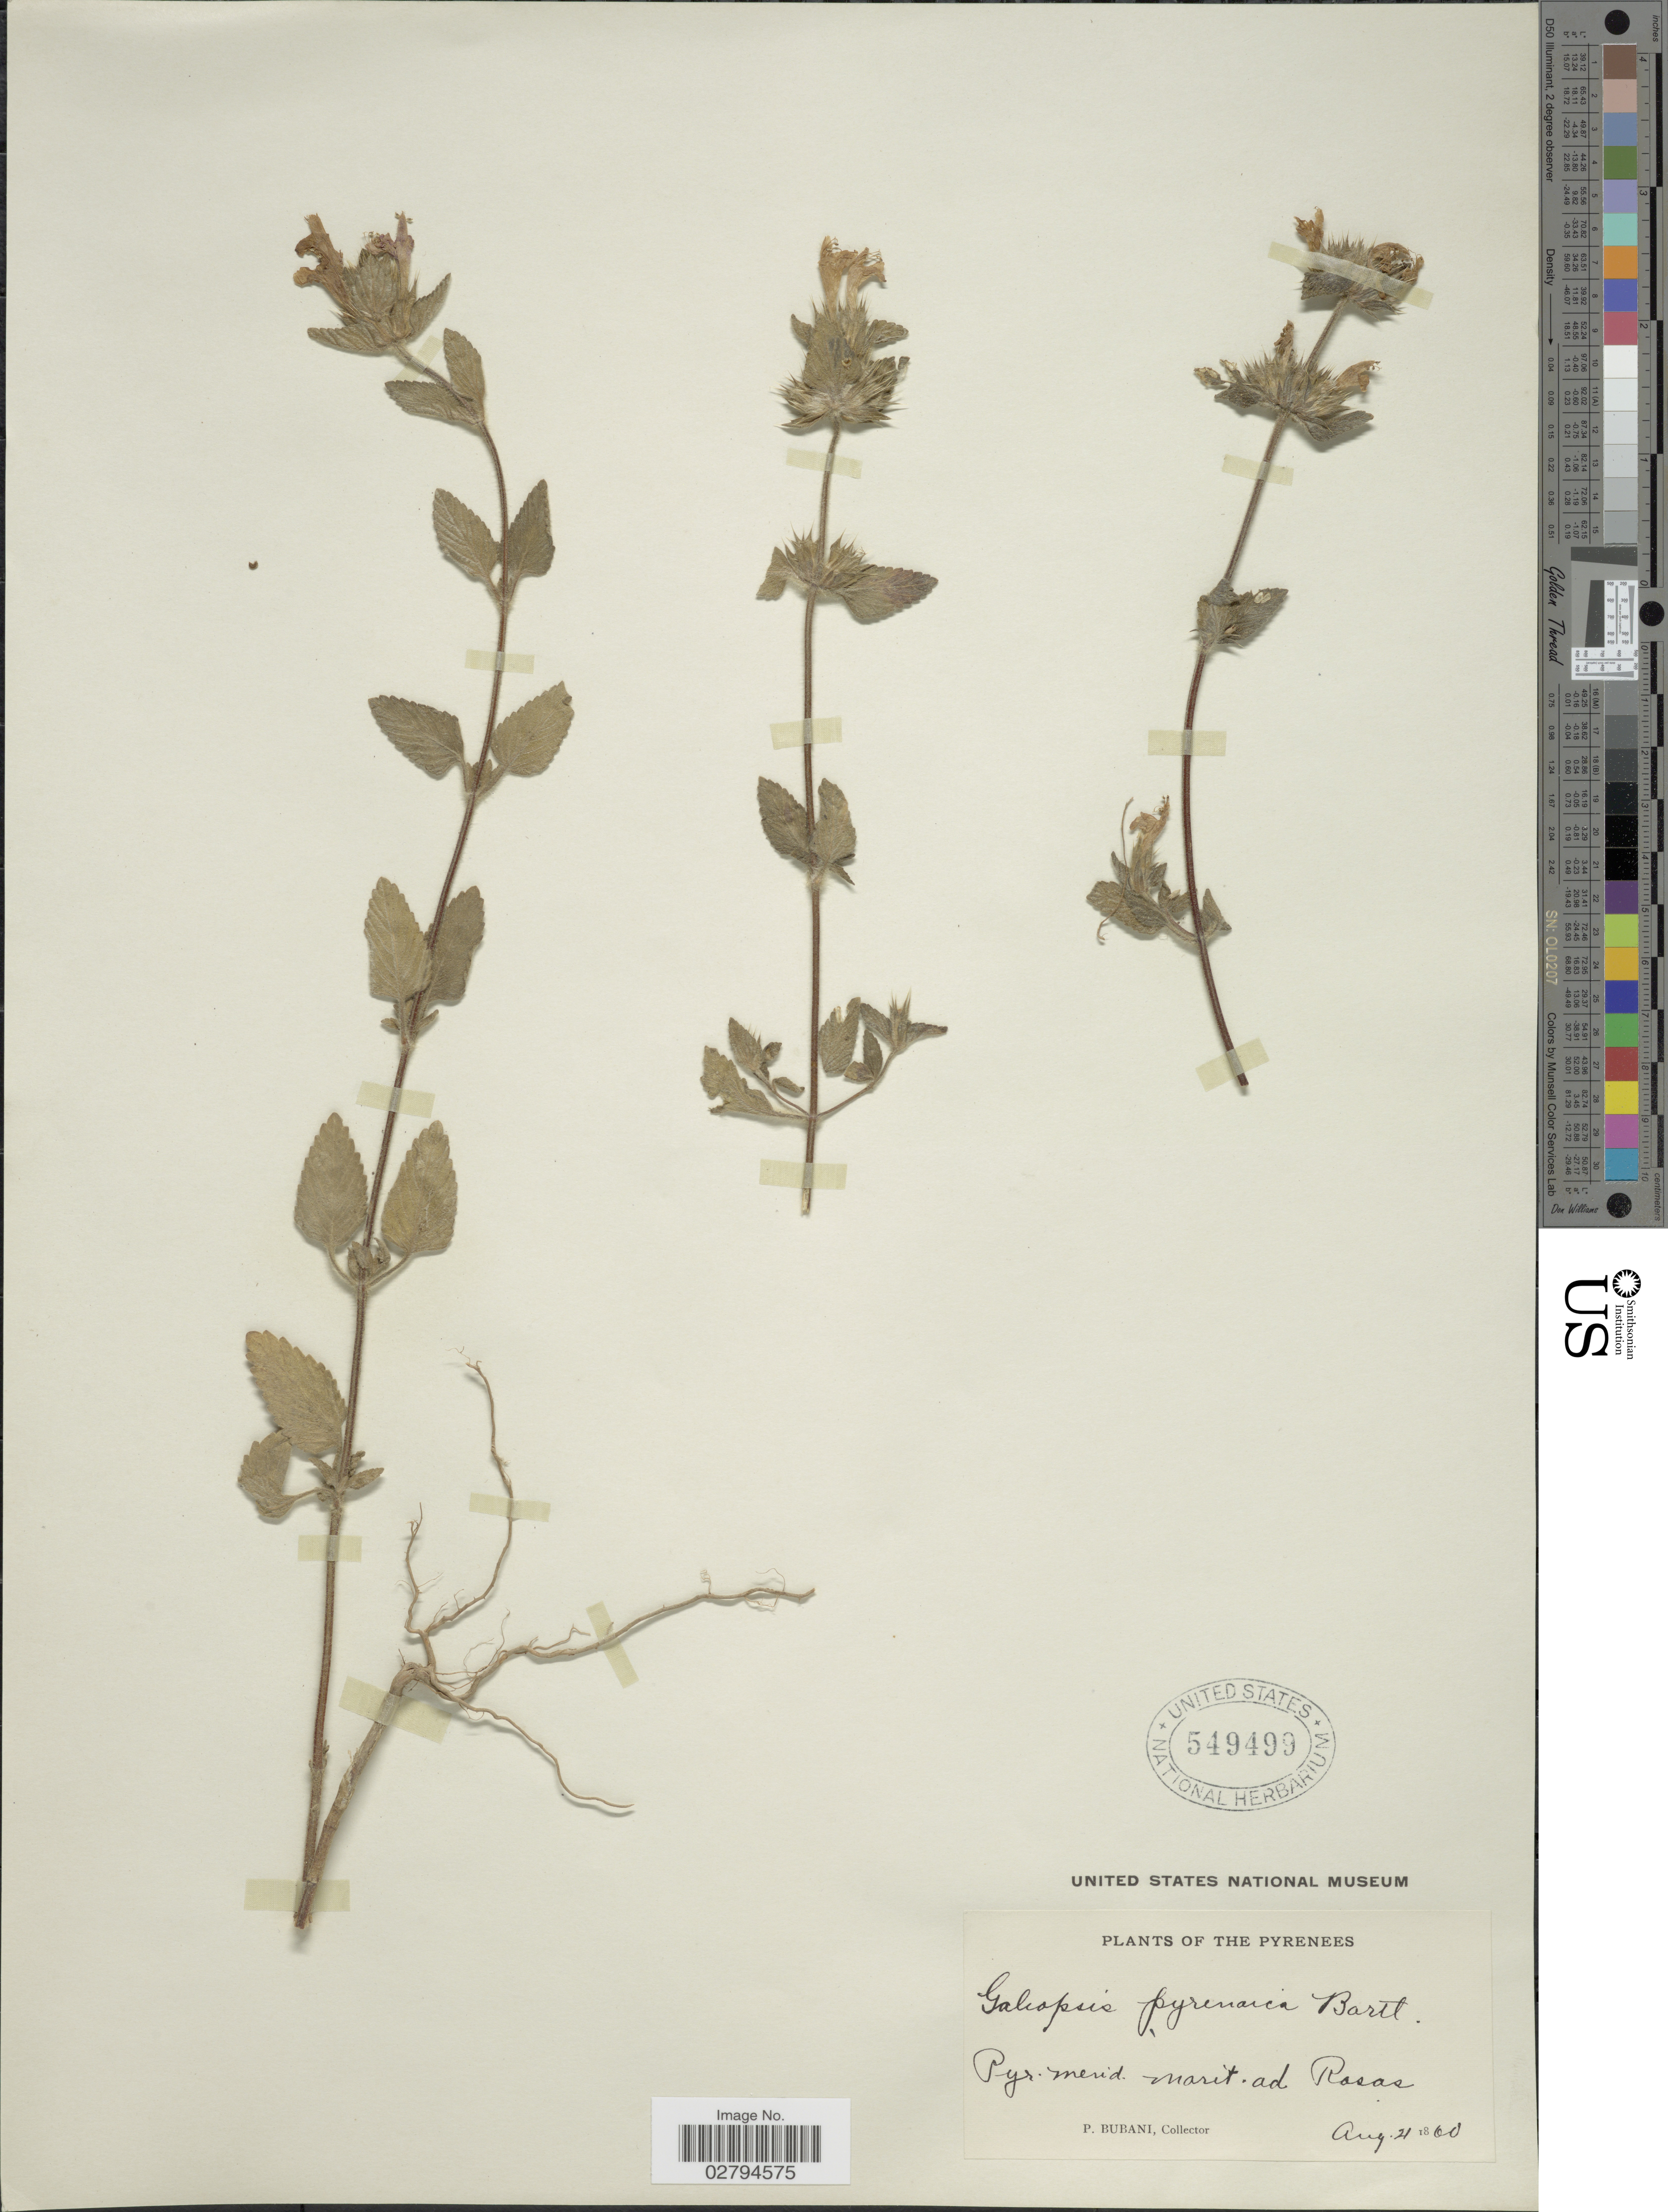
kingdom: Plantae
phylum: Tracheophyta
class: Magnoliopsida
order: Lamiales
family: Lamiaceae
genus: Galeopsis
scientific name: Galeopsis pyrenaica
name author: Bartl.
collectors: P. Bubani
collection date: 1860-08-21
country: Spain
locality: In Pyr. merid. or marit. ad. Rosas. The Pyrenees.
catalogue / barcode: US 549499